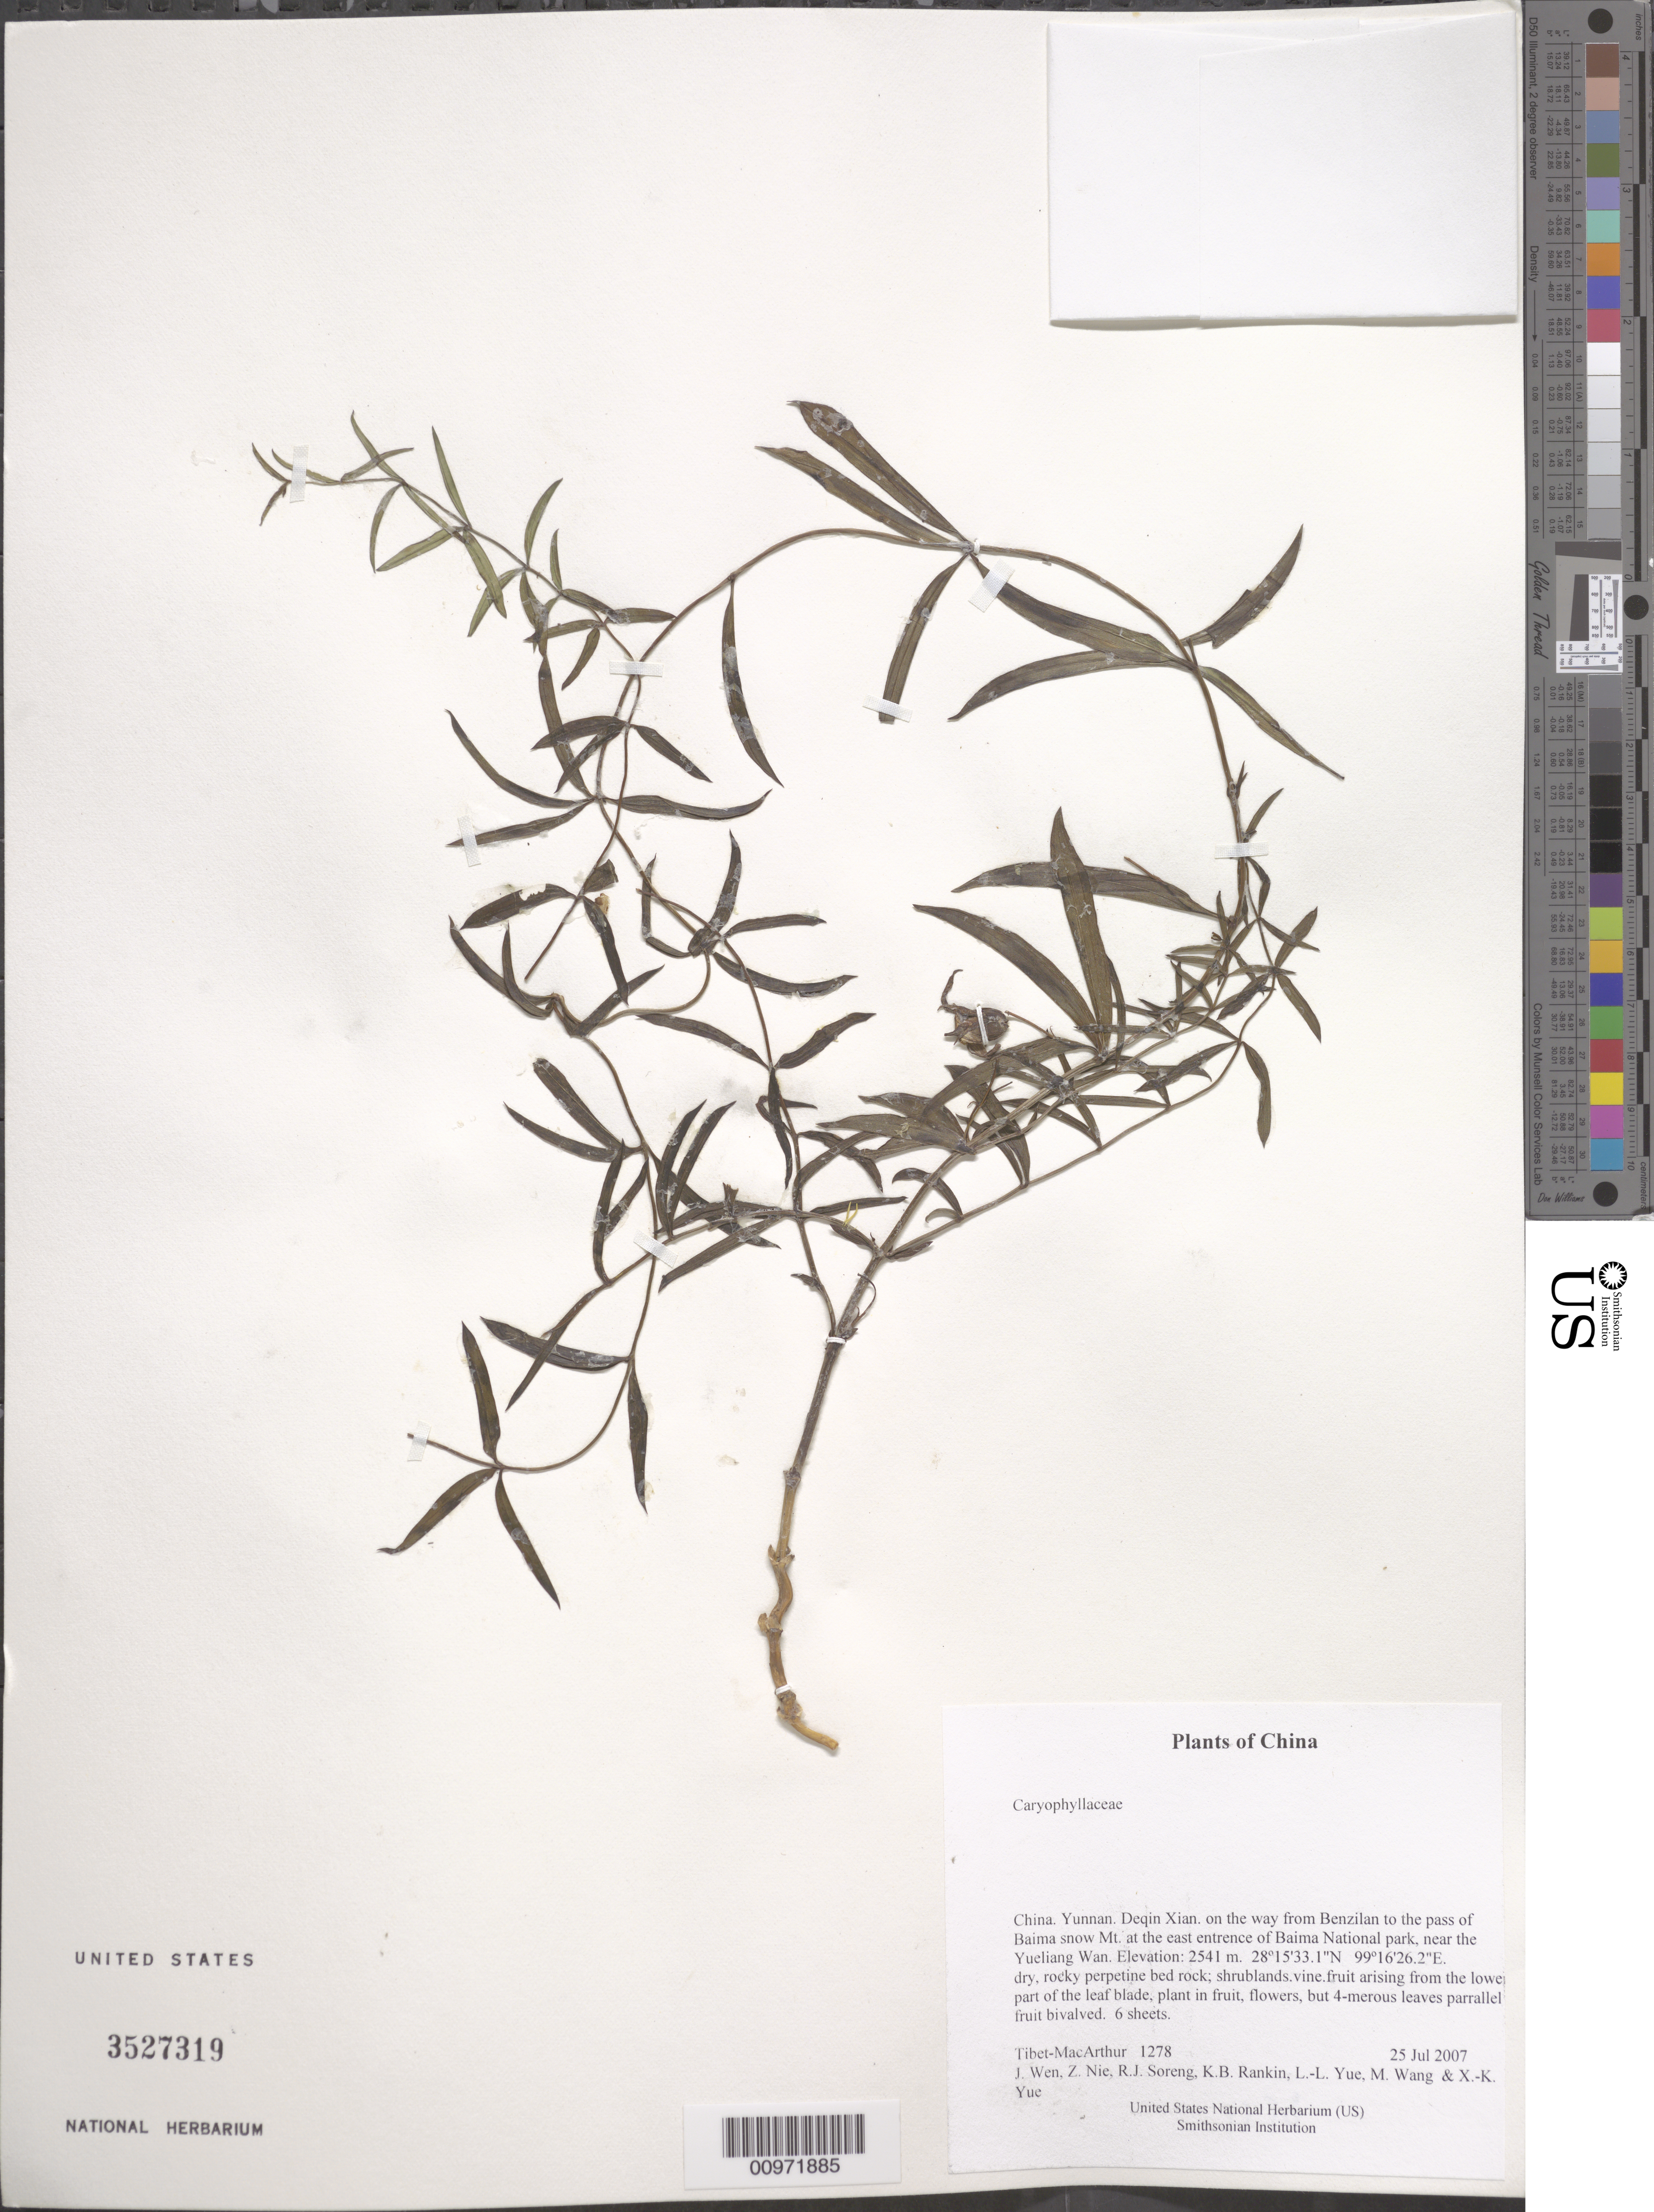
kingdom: Plantae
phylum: Tracheophyta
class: Magnoliopsida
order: Caryophyllales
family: Caryophyllaceae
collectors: Tibet-MacArthur, J. Wen, Z. Nie, R. J. Soreng, K. Rankin, L. Yue, M. Wang & X. Yue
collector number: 1278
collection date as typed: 25 Jul 2007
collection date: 2007-07-25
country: China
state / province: Yunnan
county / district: Deqin Xian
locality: on the way from Benzilan to the pass of Baima snow Mt. at the east entrence of Baima National park, near the Yueliang Wan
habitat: dry, rocky perpetine bed rock; shrublands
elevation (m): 2541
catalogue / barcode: US 3527319